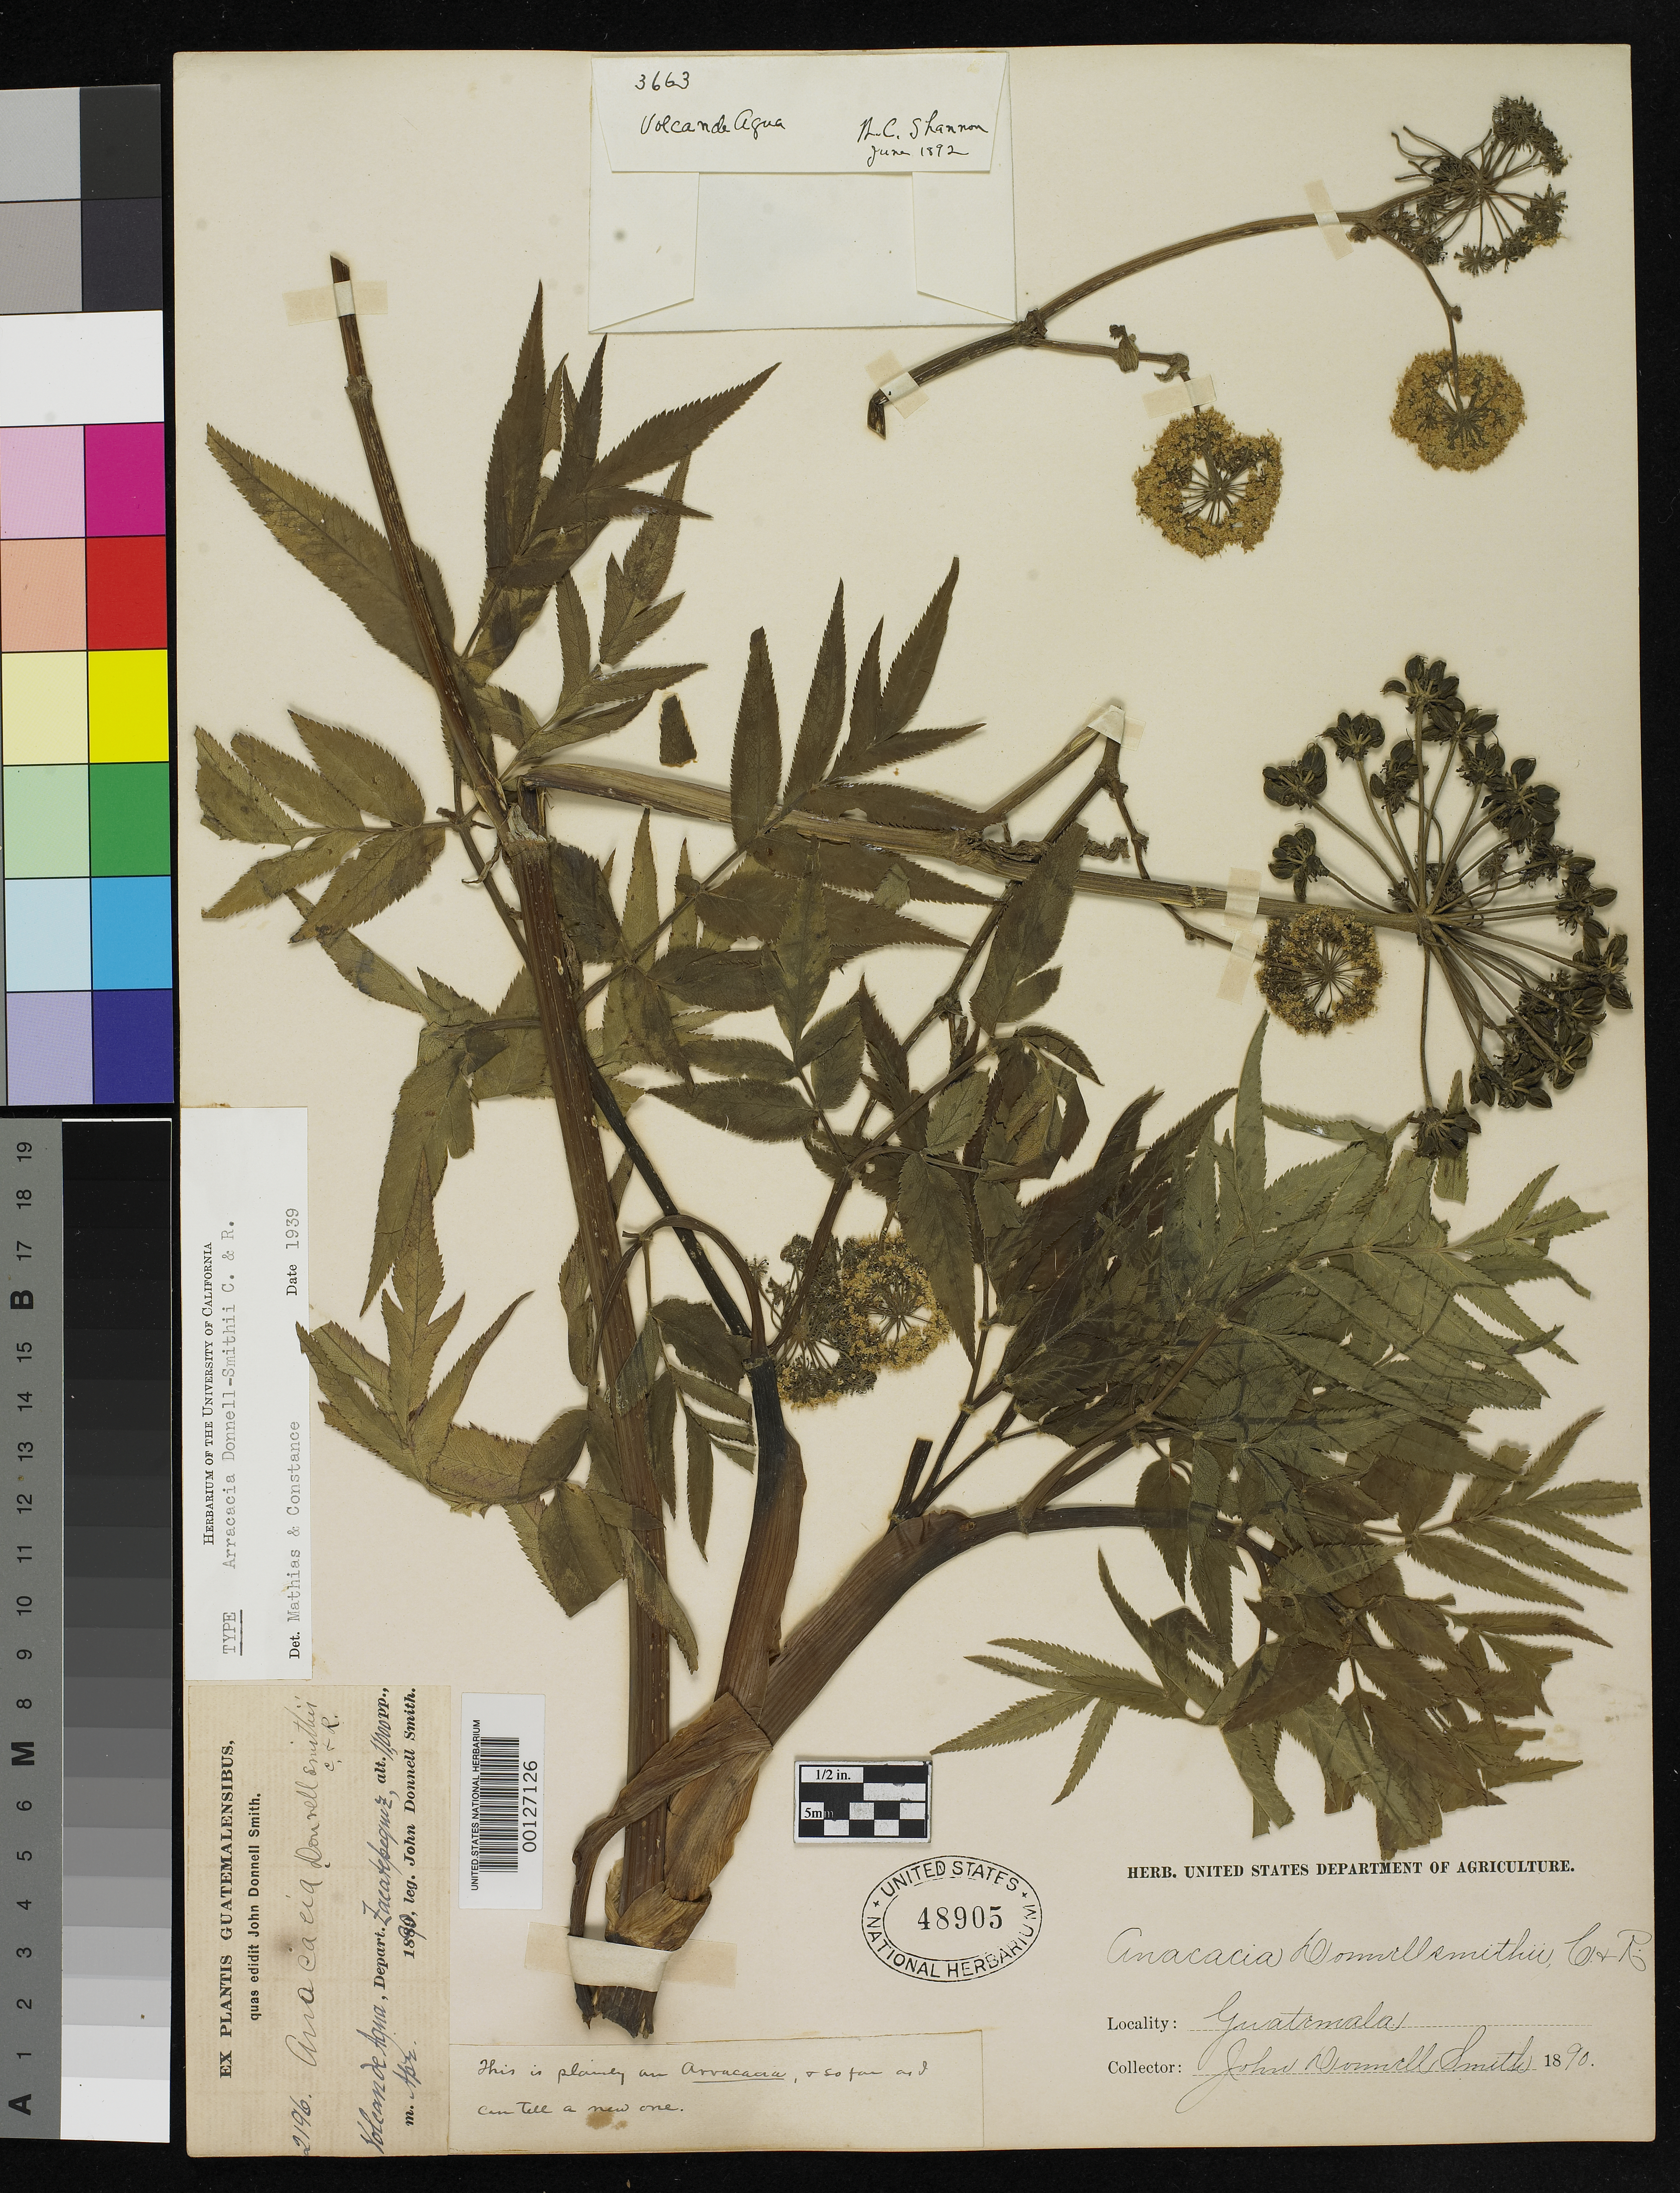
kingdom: Plantae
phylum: Tracheophyta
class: Magnoliopsida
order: Apiales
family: Apiaceae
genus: Arracacia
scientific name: Arracacia donnell-smithii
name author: J.M. Coult. & Rose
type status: Holotype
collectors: J. Donnell Smith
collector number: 2196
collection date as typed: Apr 1890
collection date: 1890-04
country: Guatemala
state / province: Sacatepéquez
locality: Agua (volcano).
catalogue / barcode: US 48905